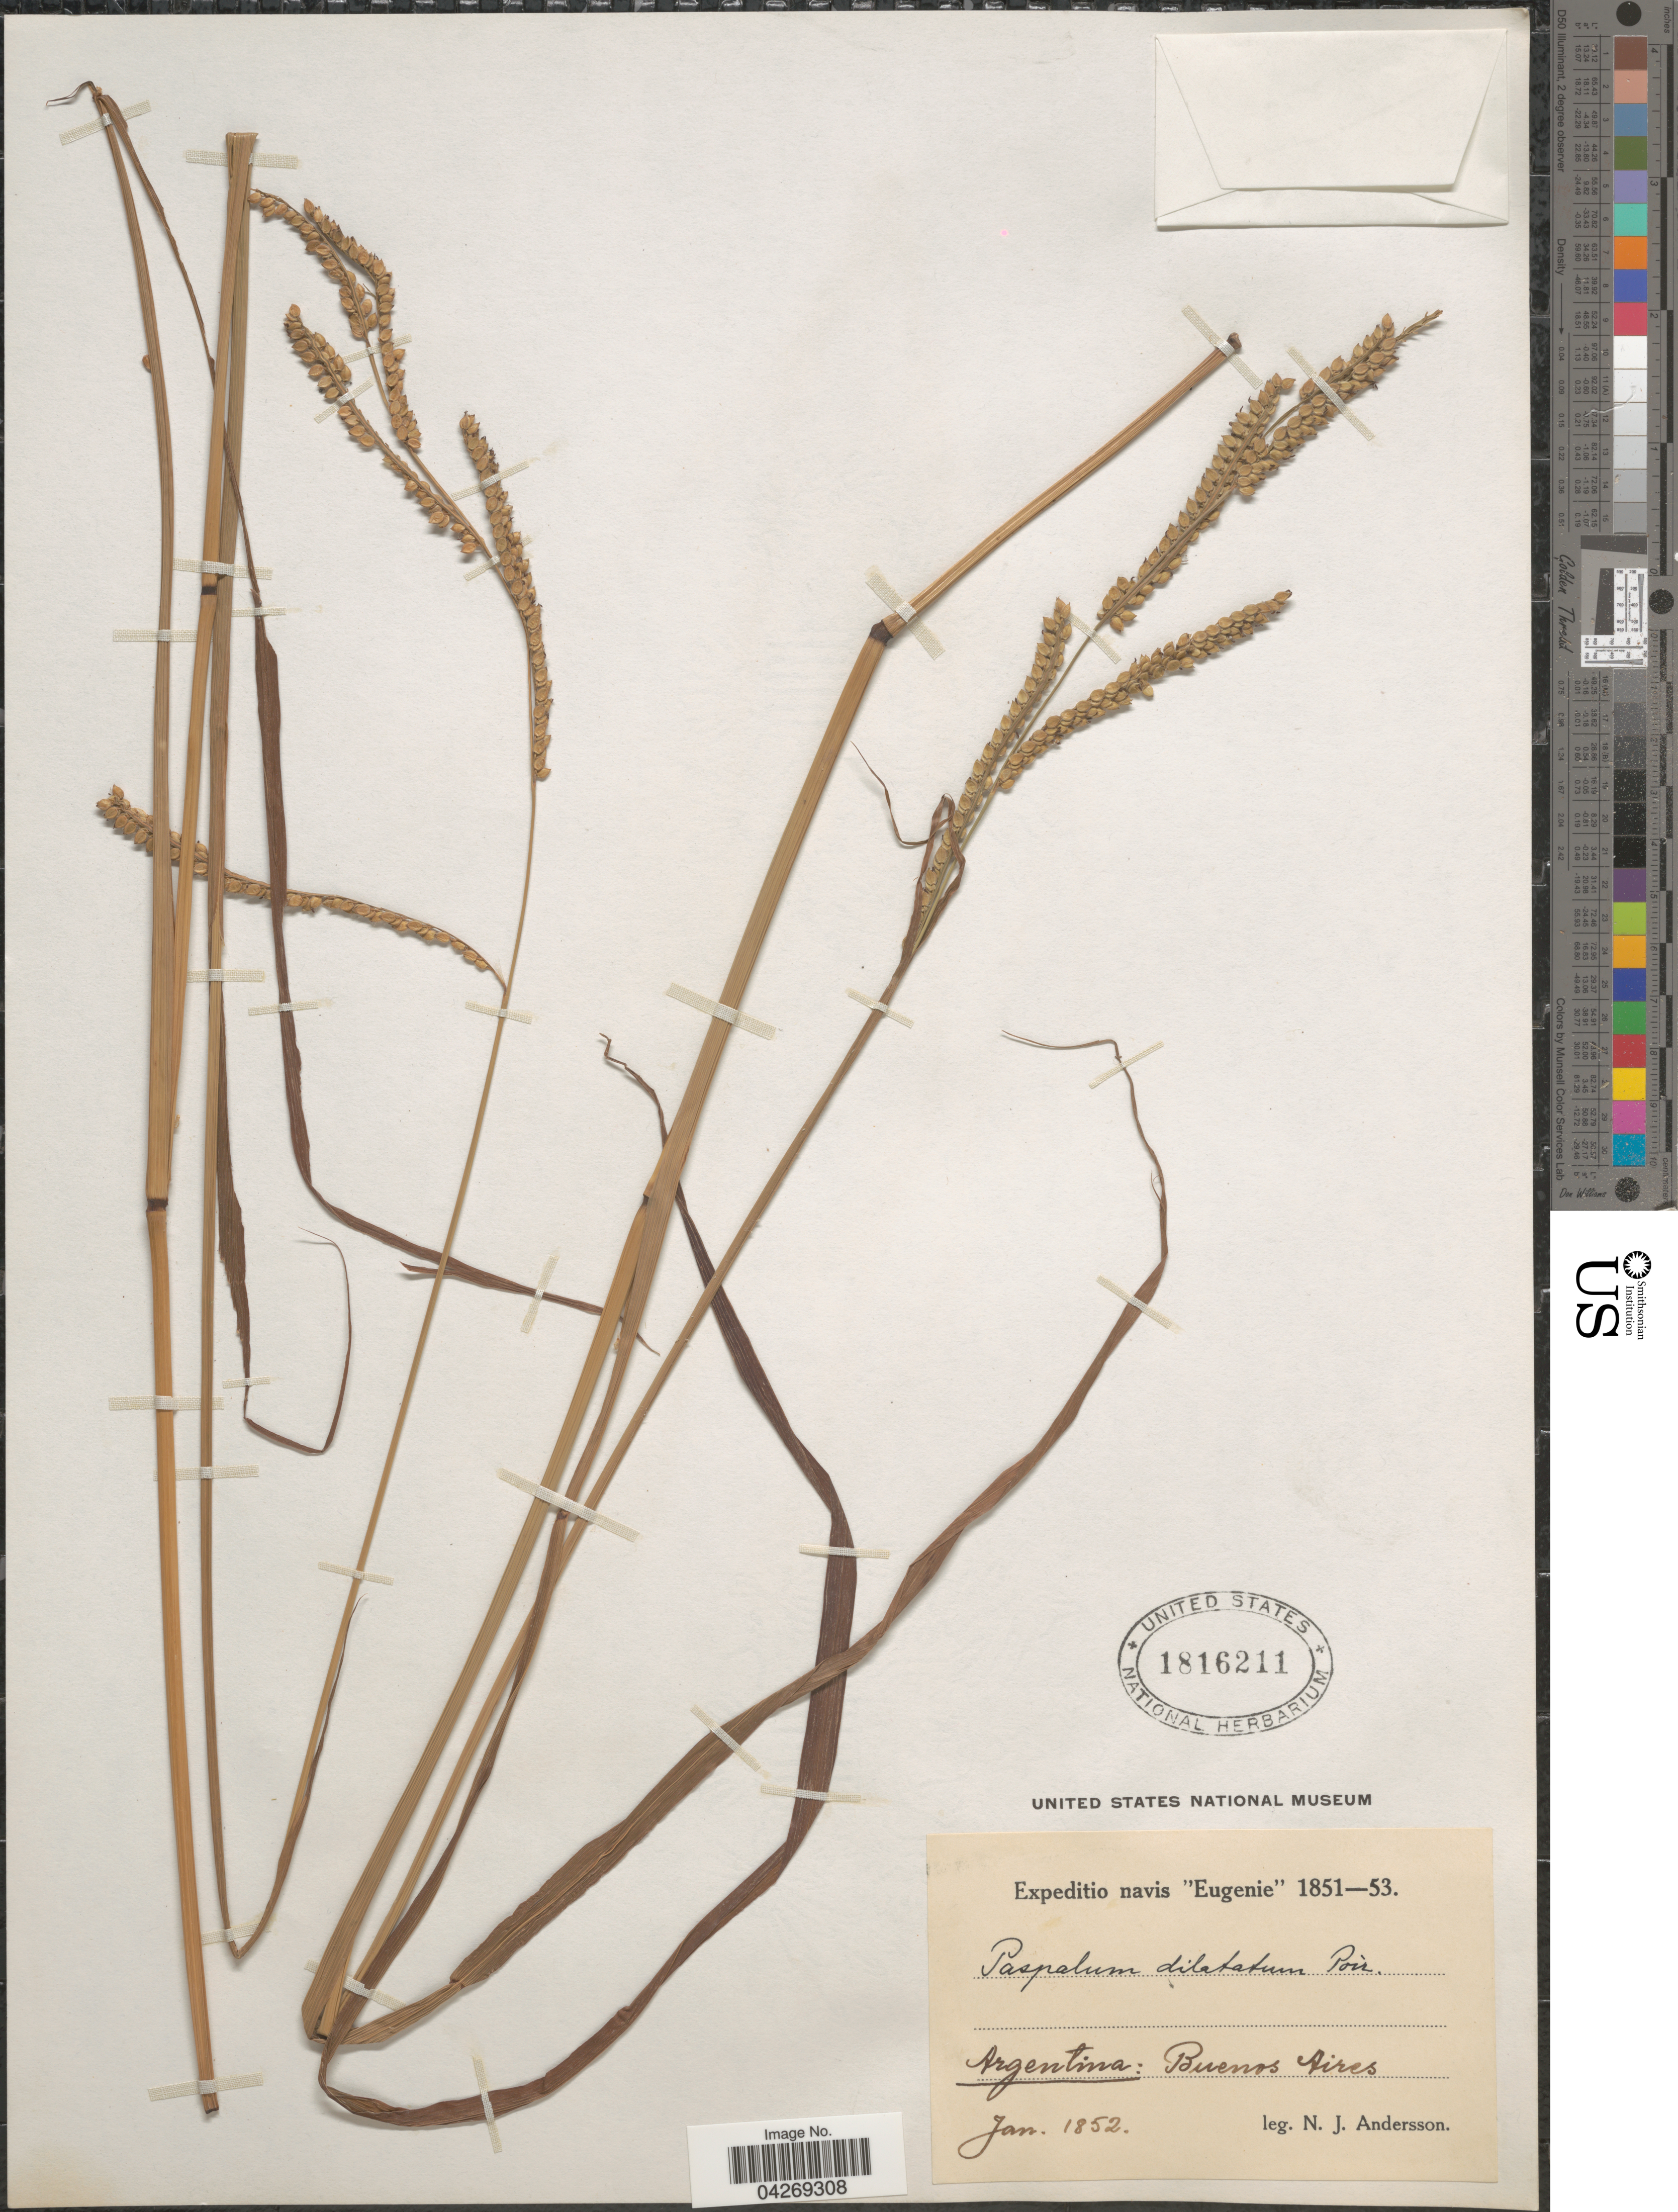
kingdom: Plantae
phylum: Tracheophyta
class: Liliopsida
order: Poales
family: Poaceae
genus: Paspalum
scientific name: Paspalum dilatatum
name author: Poir.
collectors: N. J. Andersson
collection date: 1852-01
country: Argentina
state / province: Buenos Aires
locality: Expeditio navis "Eugenie" 1851-53.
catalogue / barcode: US 1816211